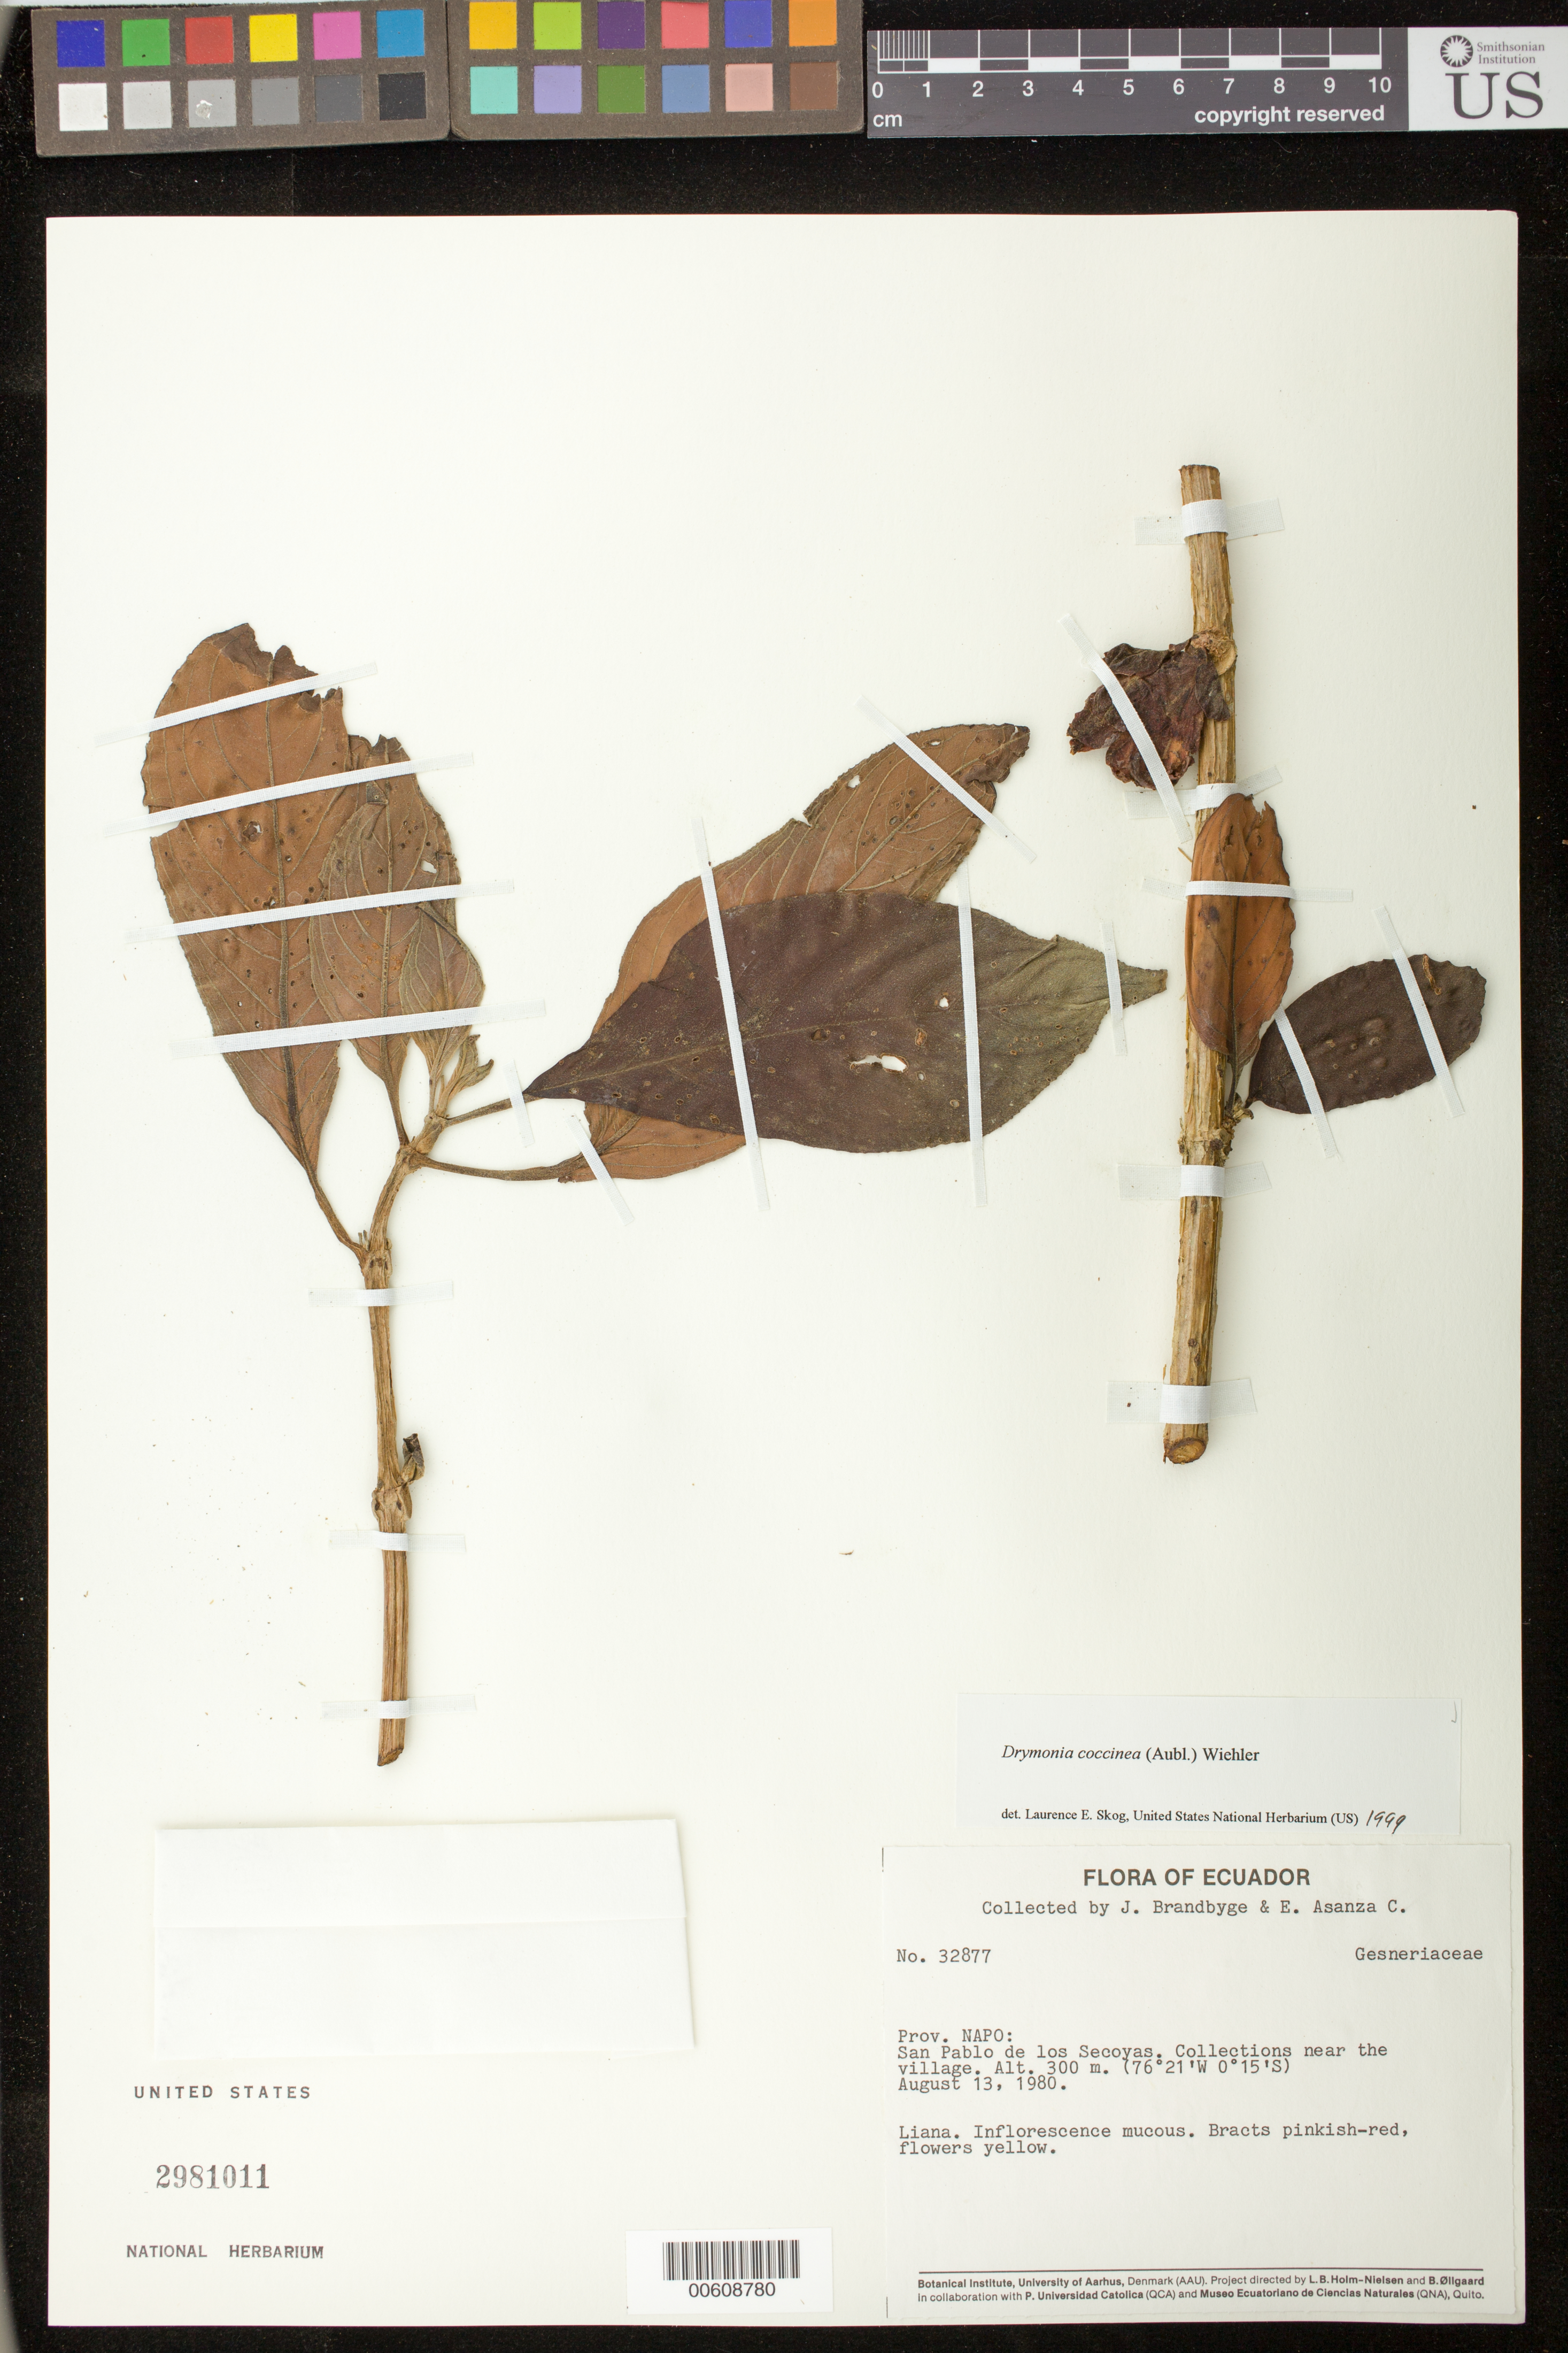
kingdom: Plantae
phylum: Tracheophyta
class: Magnoliopsida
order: Lamiales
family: Gesneriaceae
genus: Drymonia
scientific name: Drymonia coccinea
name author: (Aubl.) Wiehler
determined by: Skog, Laurence E.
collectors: J. Brandbyge & E. Asanza C.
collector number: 32877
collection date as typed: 13 Aug 1980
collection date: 1980-08-13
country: Ecuador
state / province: Sucumbíos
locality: ("Napo.") San Pablo de los Secoyas, near the village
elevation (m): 300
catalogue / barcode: US 2981011